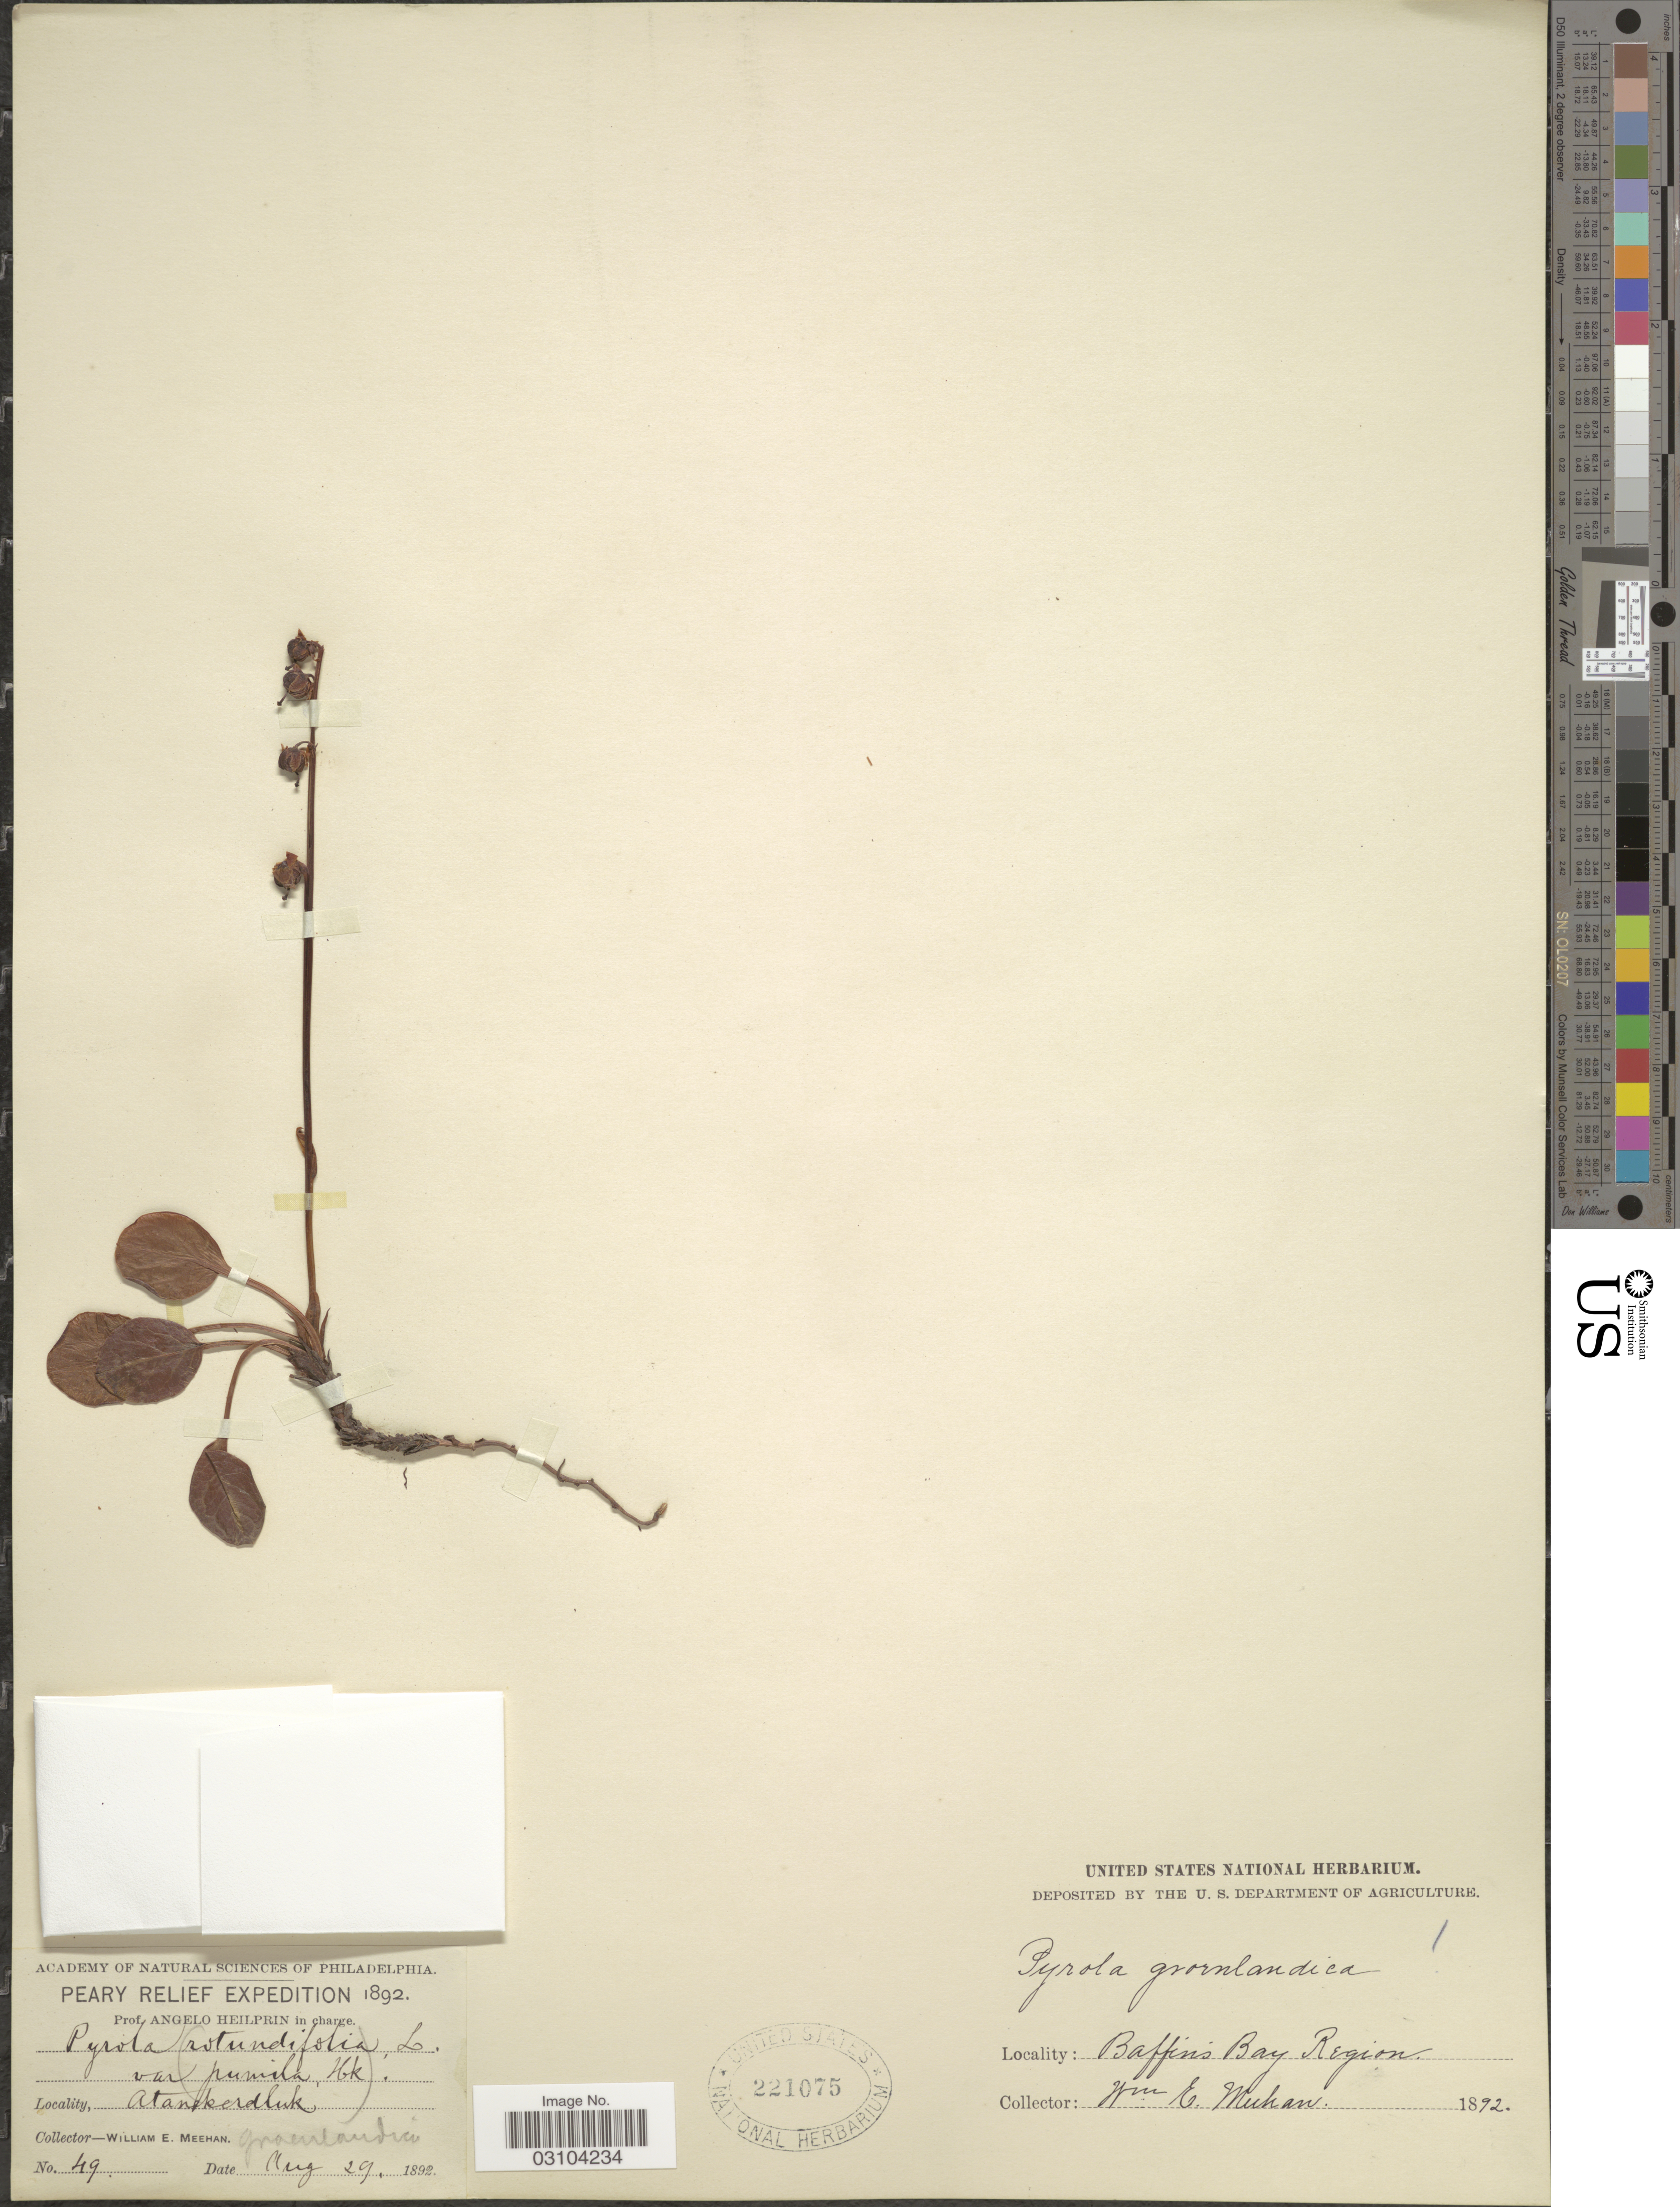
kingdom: Plantae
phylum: Tracheophyta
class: Magnoliopsida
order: Ericales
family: Ericaceae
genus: Pyrola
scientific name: Pyrola grandiflora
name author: Radius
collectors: W. Meehan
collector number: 49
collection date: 1892-08-29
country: Greenland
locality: Baffin's Bay Region. Groenlandia Atanekerdluk.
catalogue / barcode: US 221075